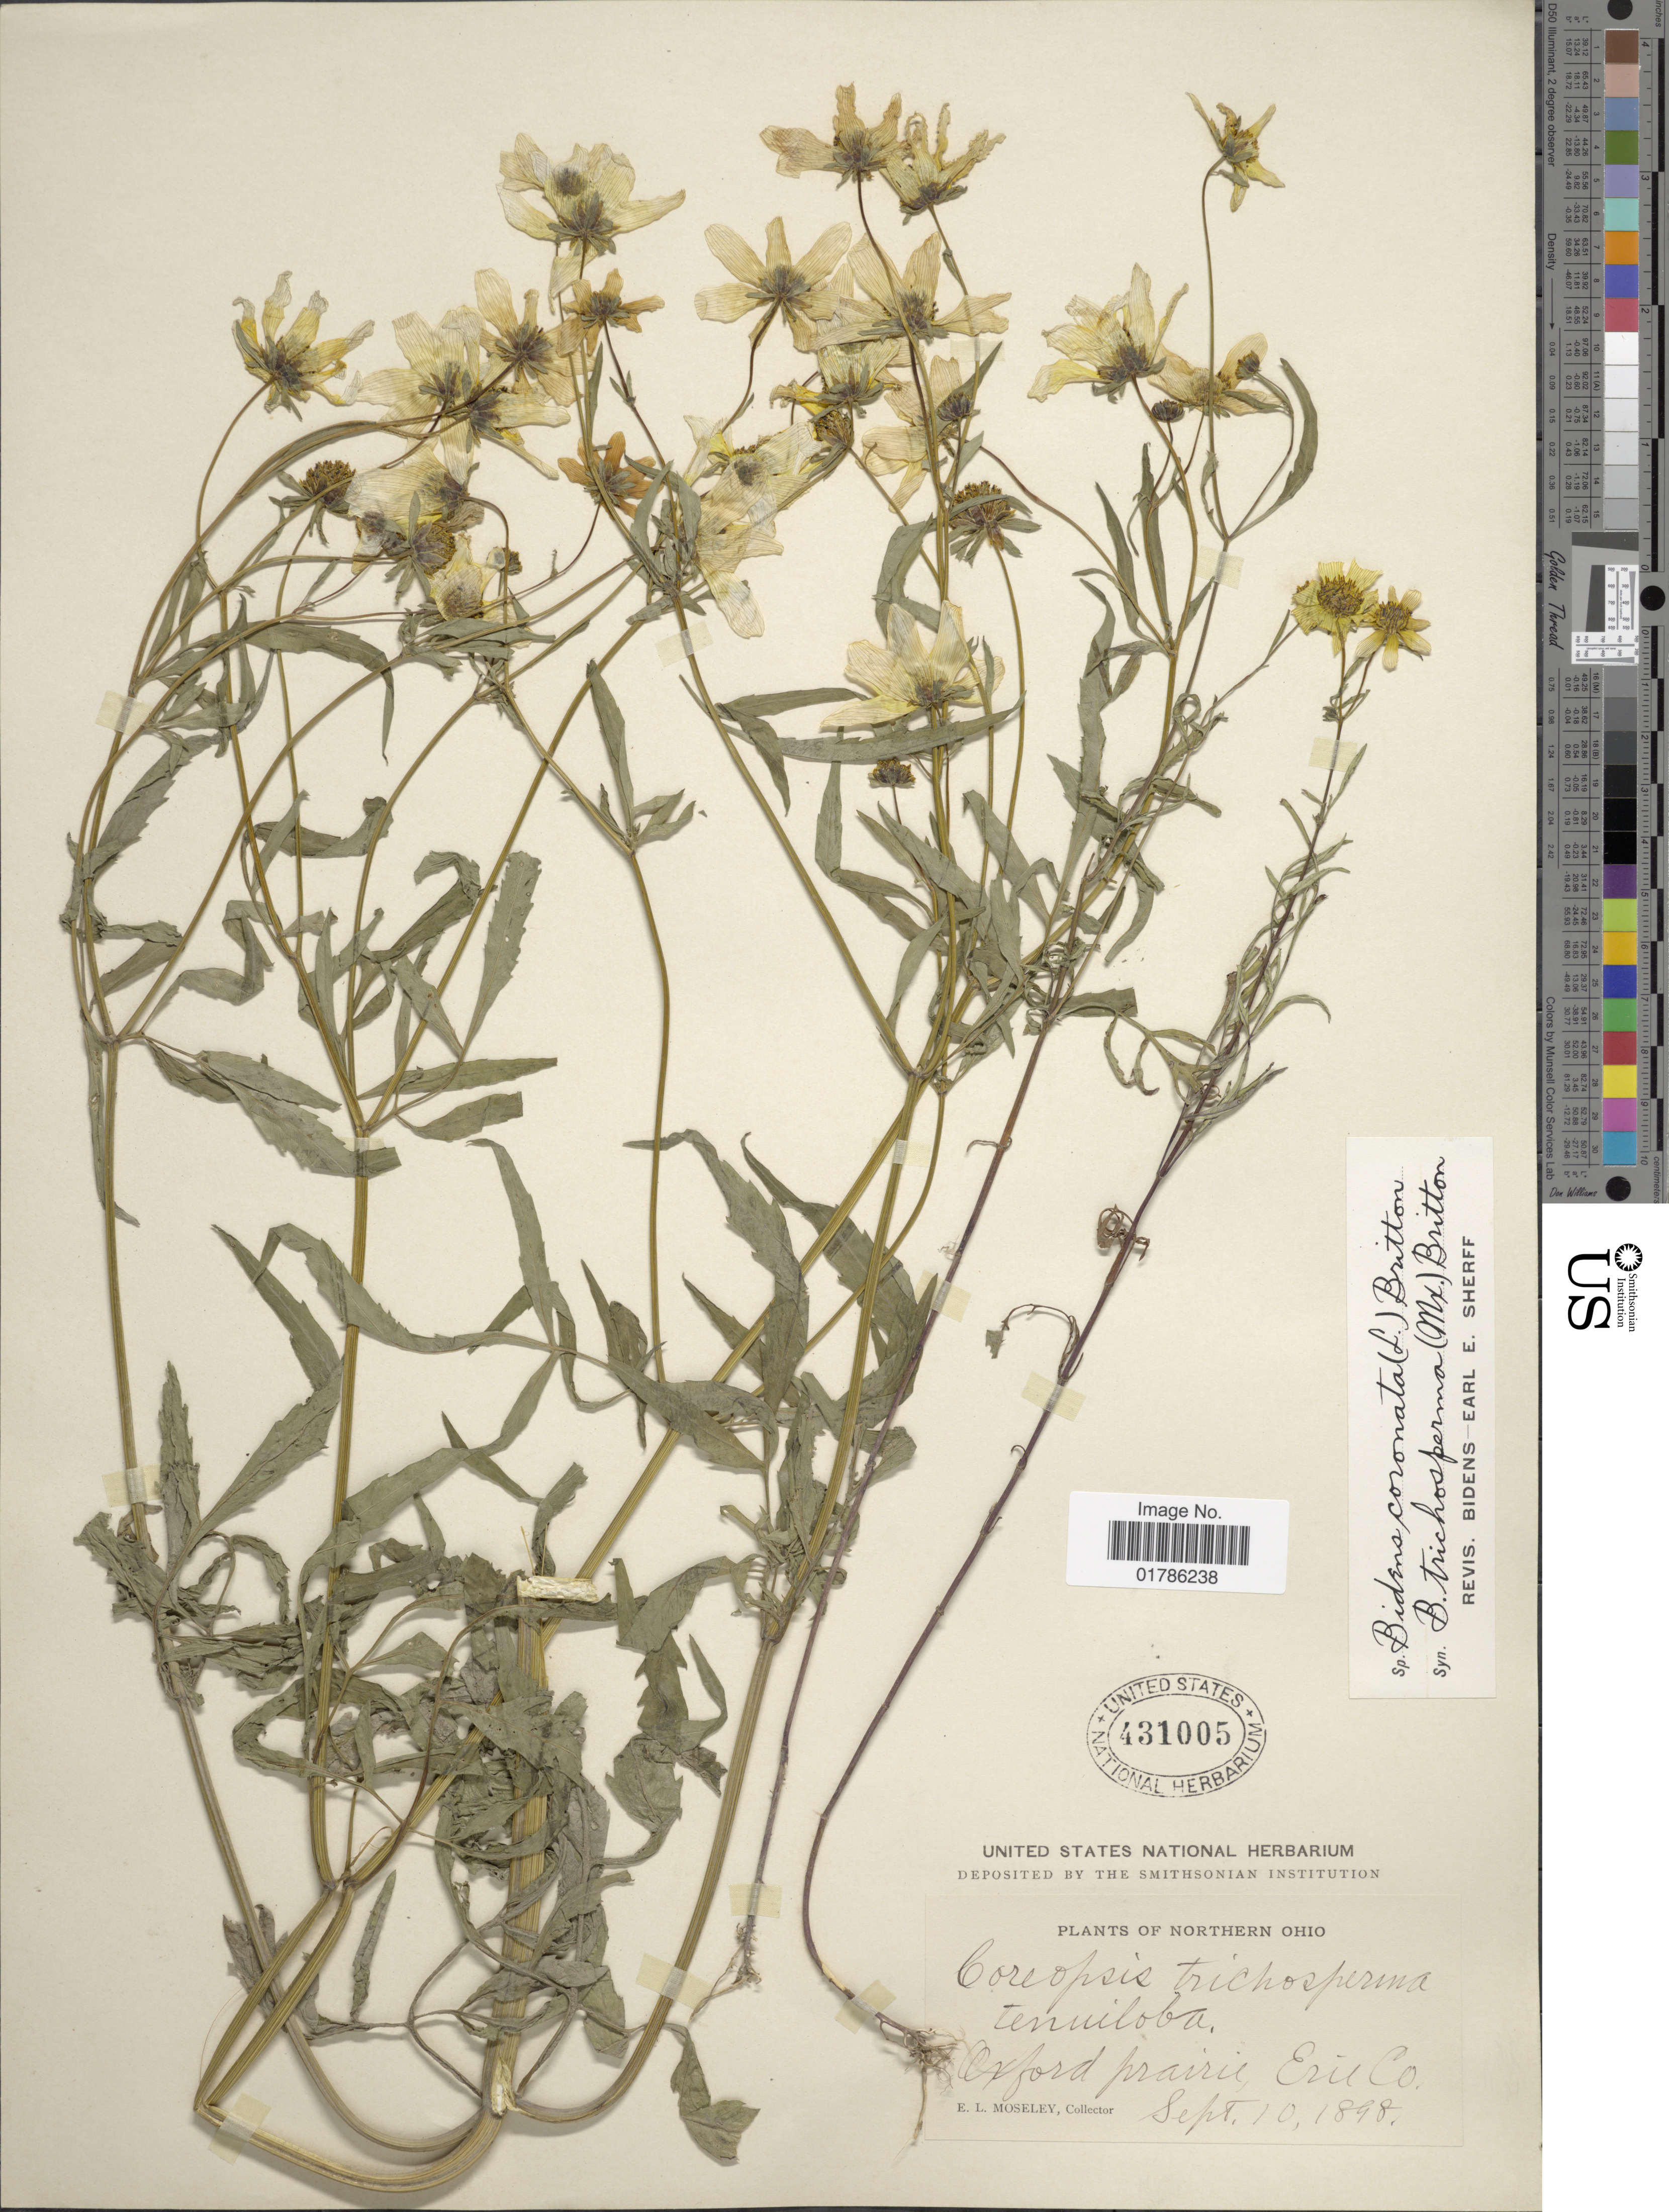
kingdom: Plantae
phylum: Tracheophyta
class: Magnoliopsida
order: Asterales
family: Asteraceae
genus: Bidens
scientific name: Bidens coronata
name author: (L.) Britton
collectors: E. Moseley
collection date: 1898-09-10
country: United States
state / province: Ohio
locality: Oxford prairie, Erie Co.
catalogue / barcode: US 431005